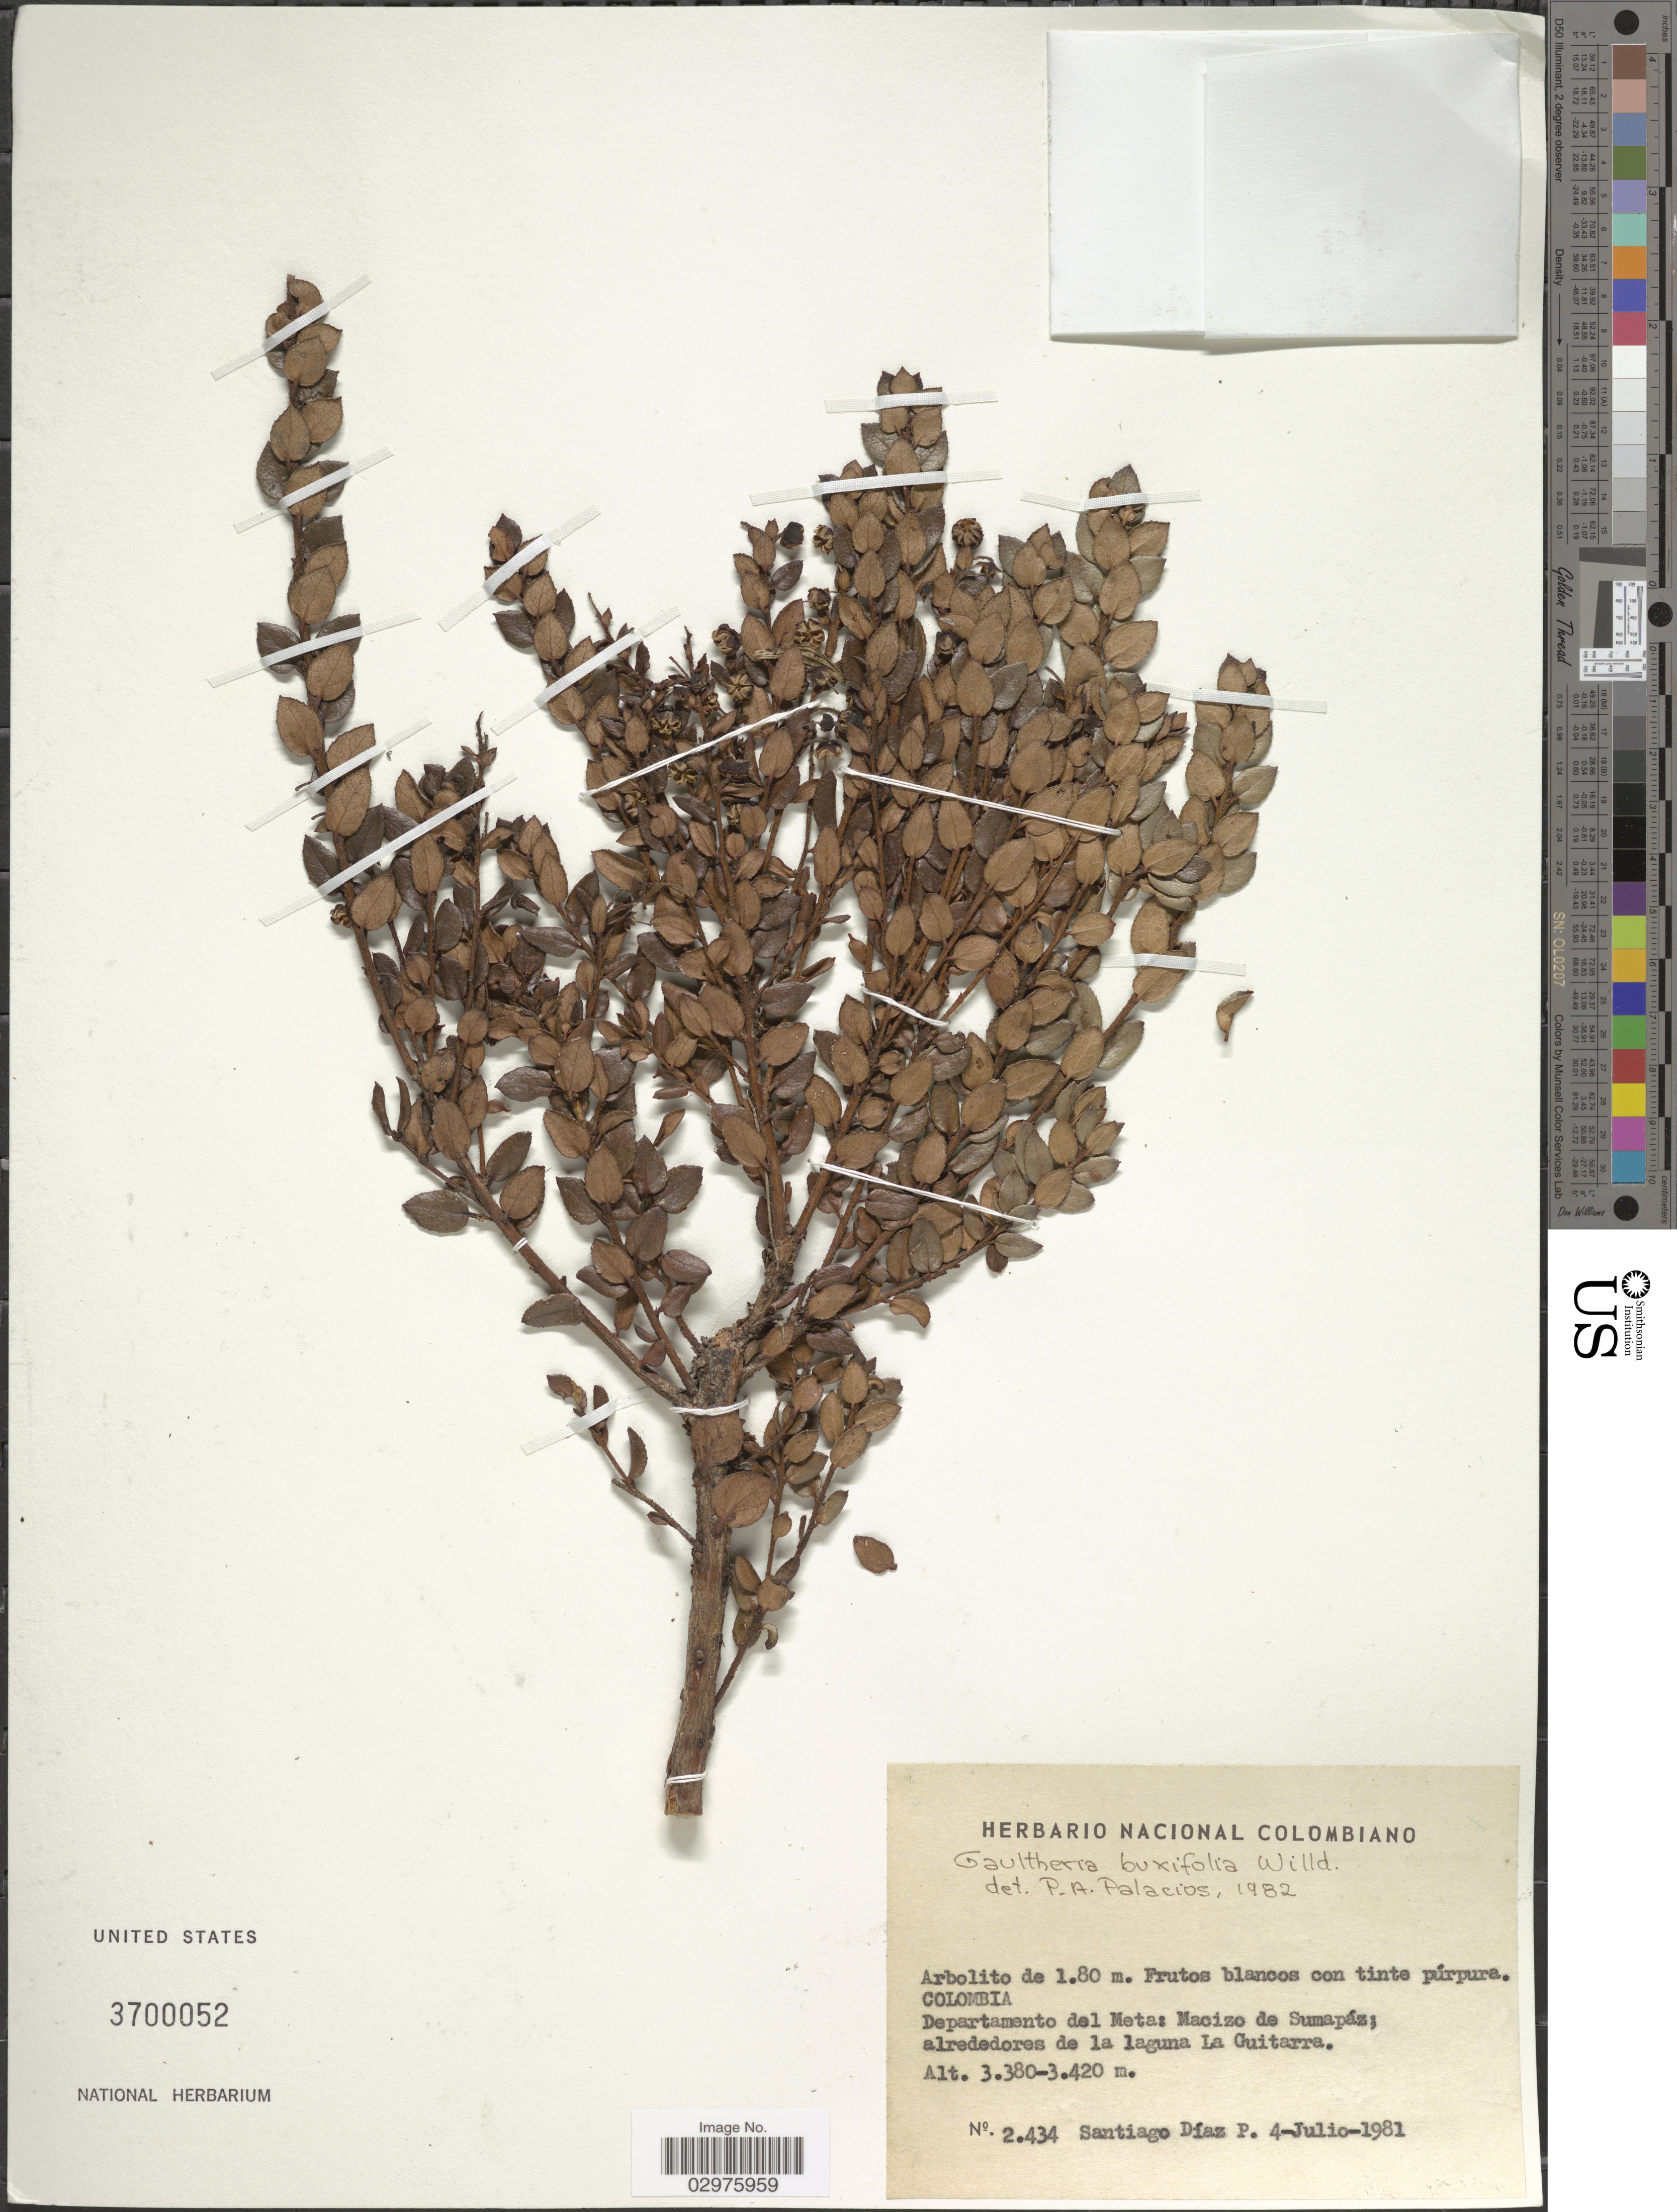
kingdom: Plantae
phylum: Tracheophyta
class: Magnoliopsida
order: Ericales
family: Ericaceae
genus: Gaultheria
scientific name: Gaultheria buxifolia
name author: Willd.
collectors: S. Diaz P.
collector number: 2434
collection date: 1981-07-04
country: Colombia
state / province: Meta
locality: Departamento del Meta: Macizo de Sumapáz; alrededores de la laguna La Guitarra.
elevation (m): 3380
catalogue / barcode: US 3700052